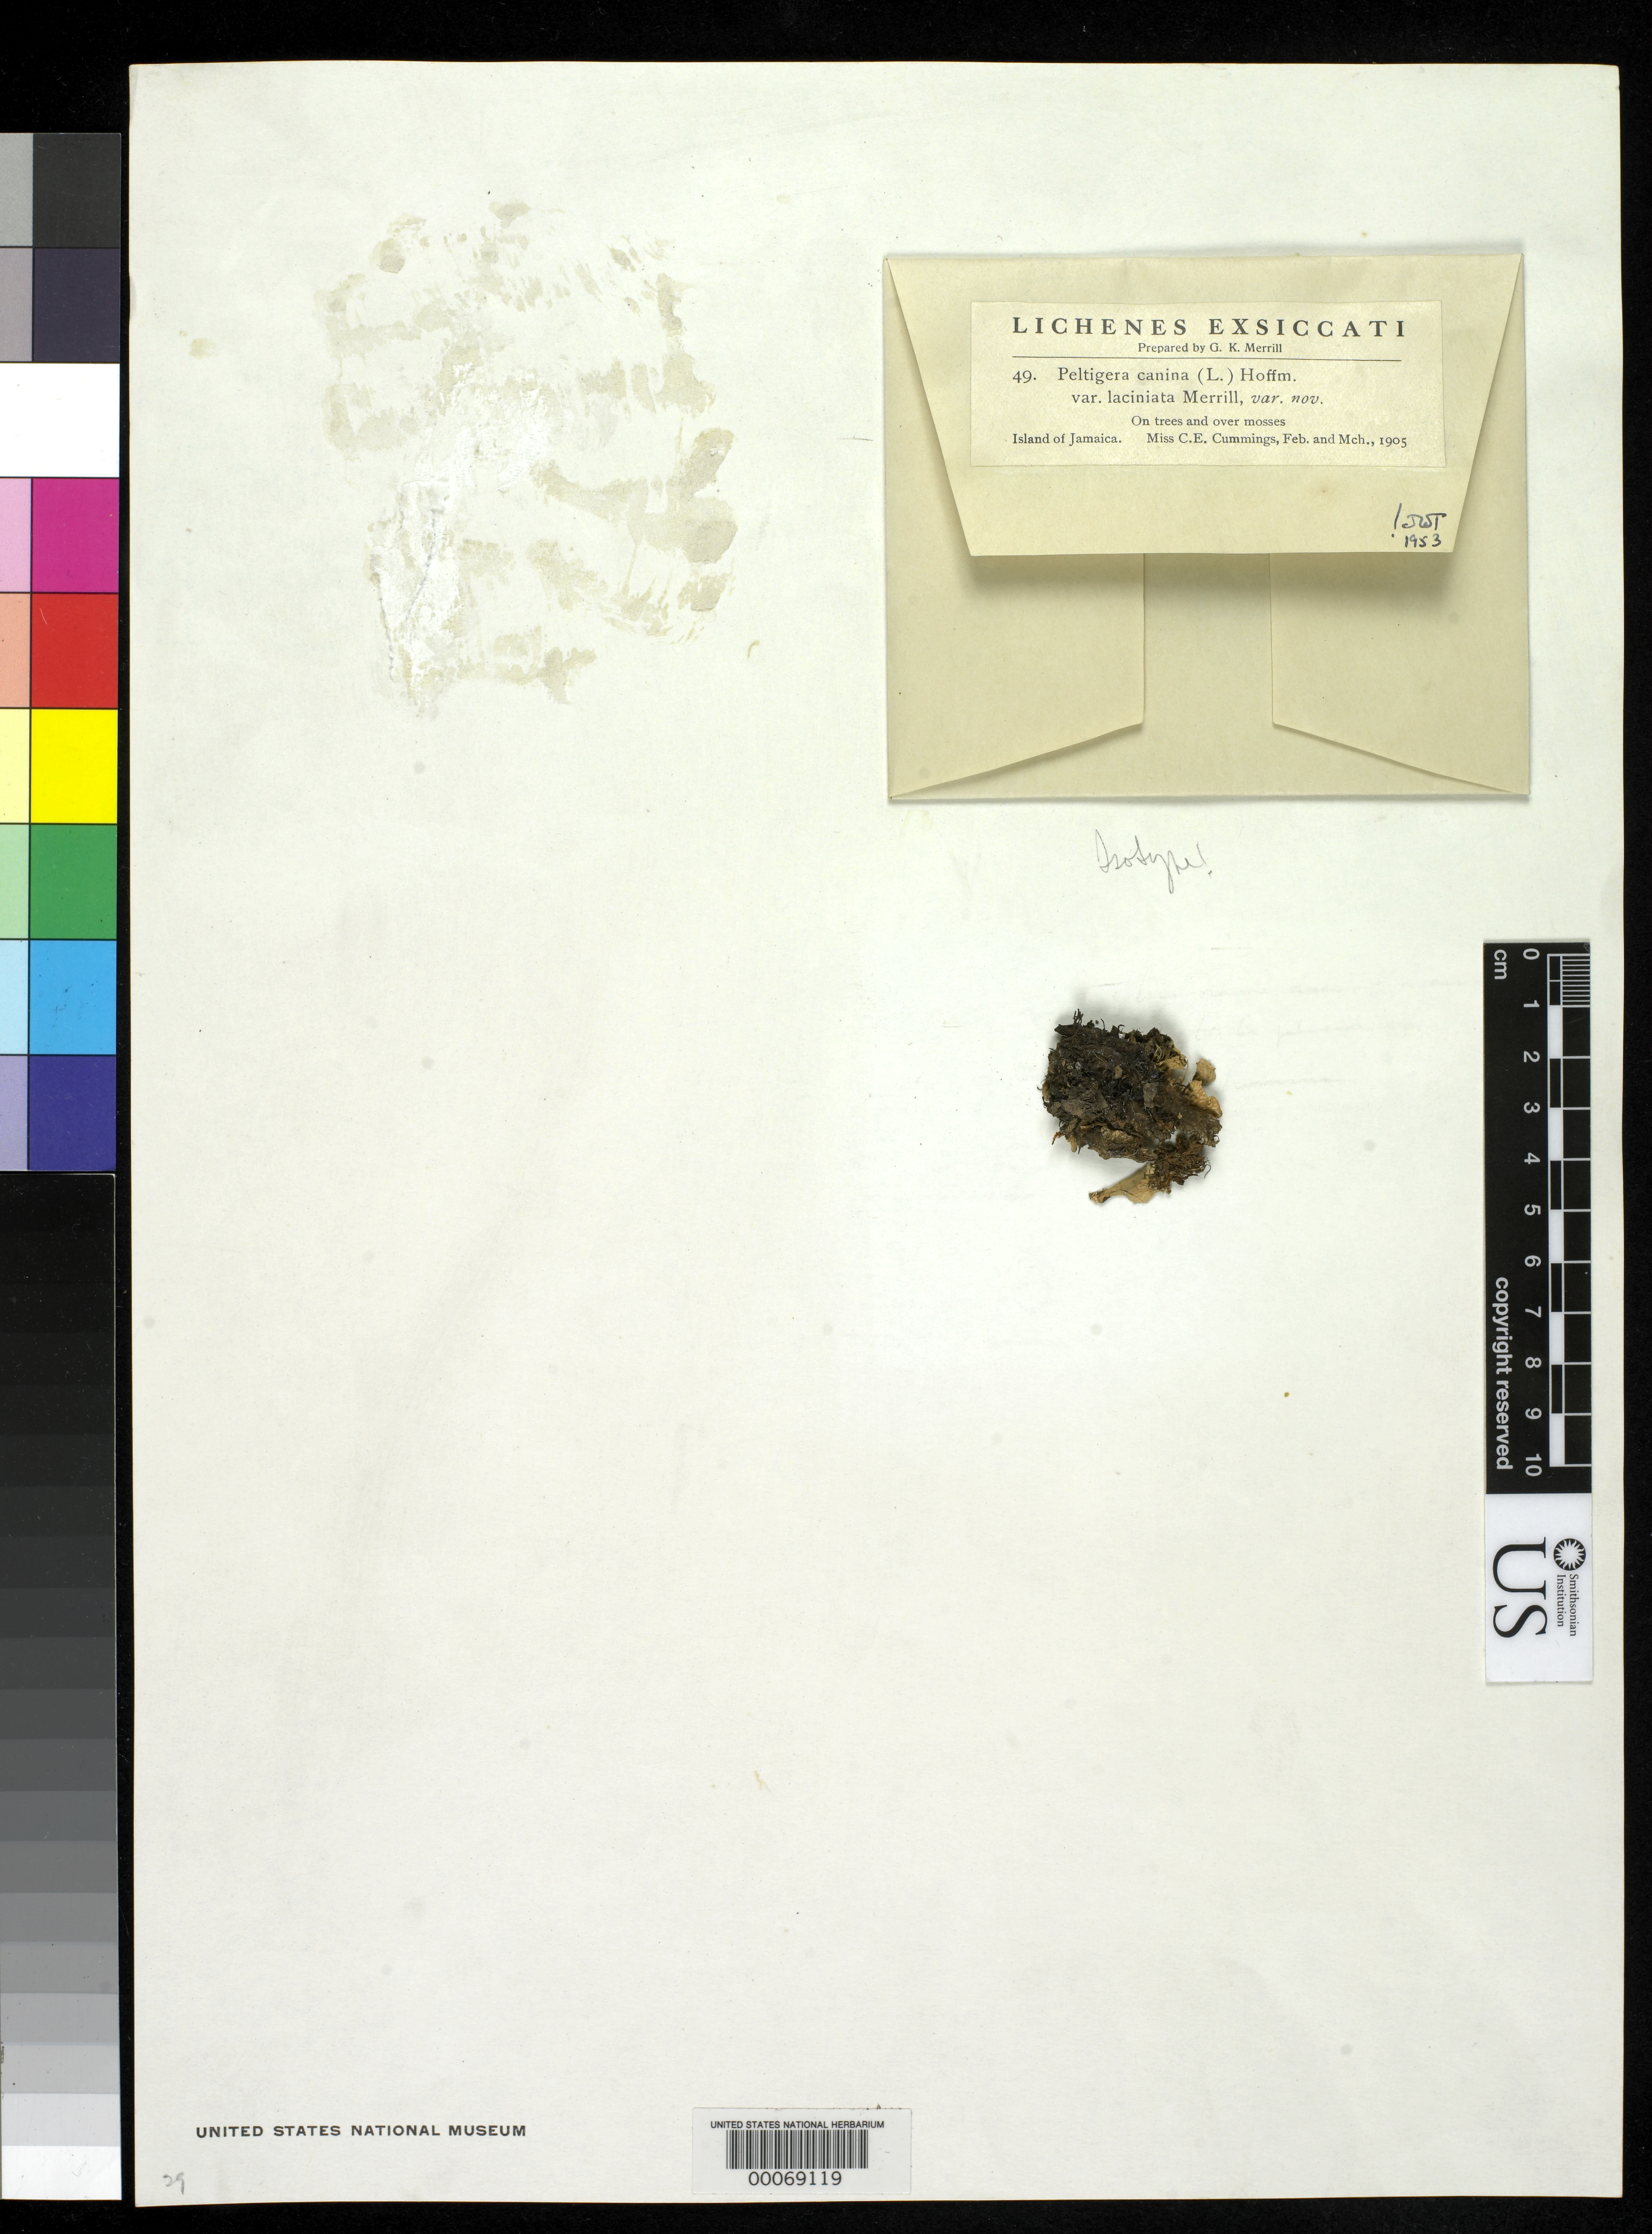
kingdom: Fungi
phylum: Ascomycota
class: Lecanoromycetes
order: Peltigerales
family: Peltigeraceae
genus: Peltigera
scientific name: Peltigera canina var. laciniata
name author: G. Merr. ex Riddle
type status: Isotype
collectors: C. Cummings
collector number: Lich. Exs. 49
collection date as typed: Feb 1905 to -- Mar 1905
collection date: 1905-02/1905-03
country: Jamaica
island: Greater Antilles